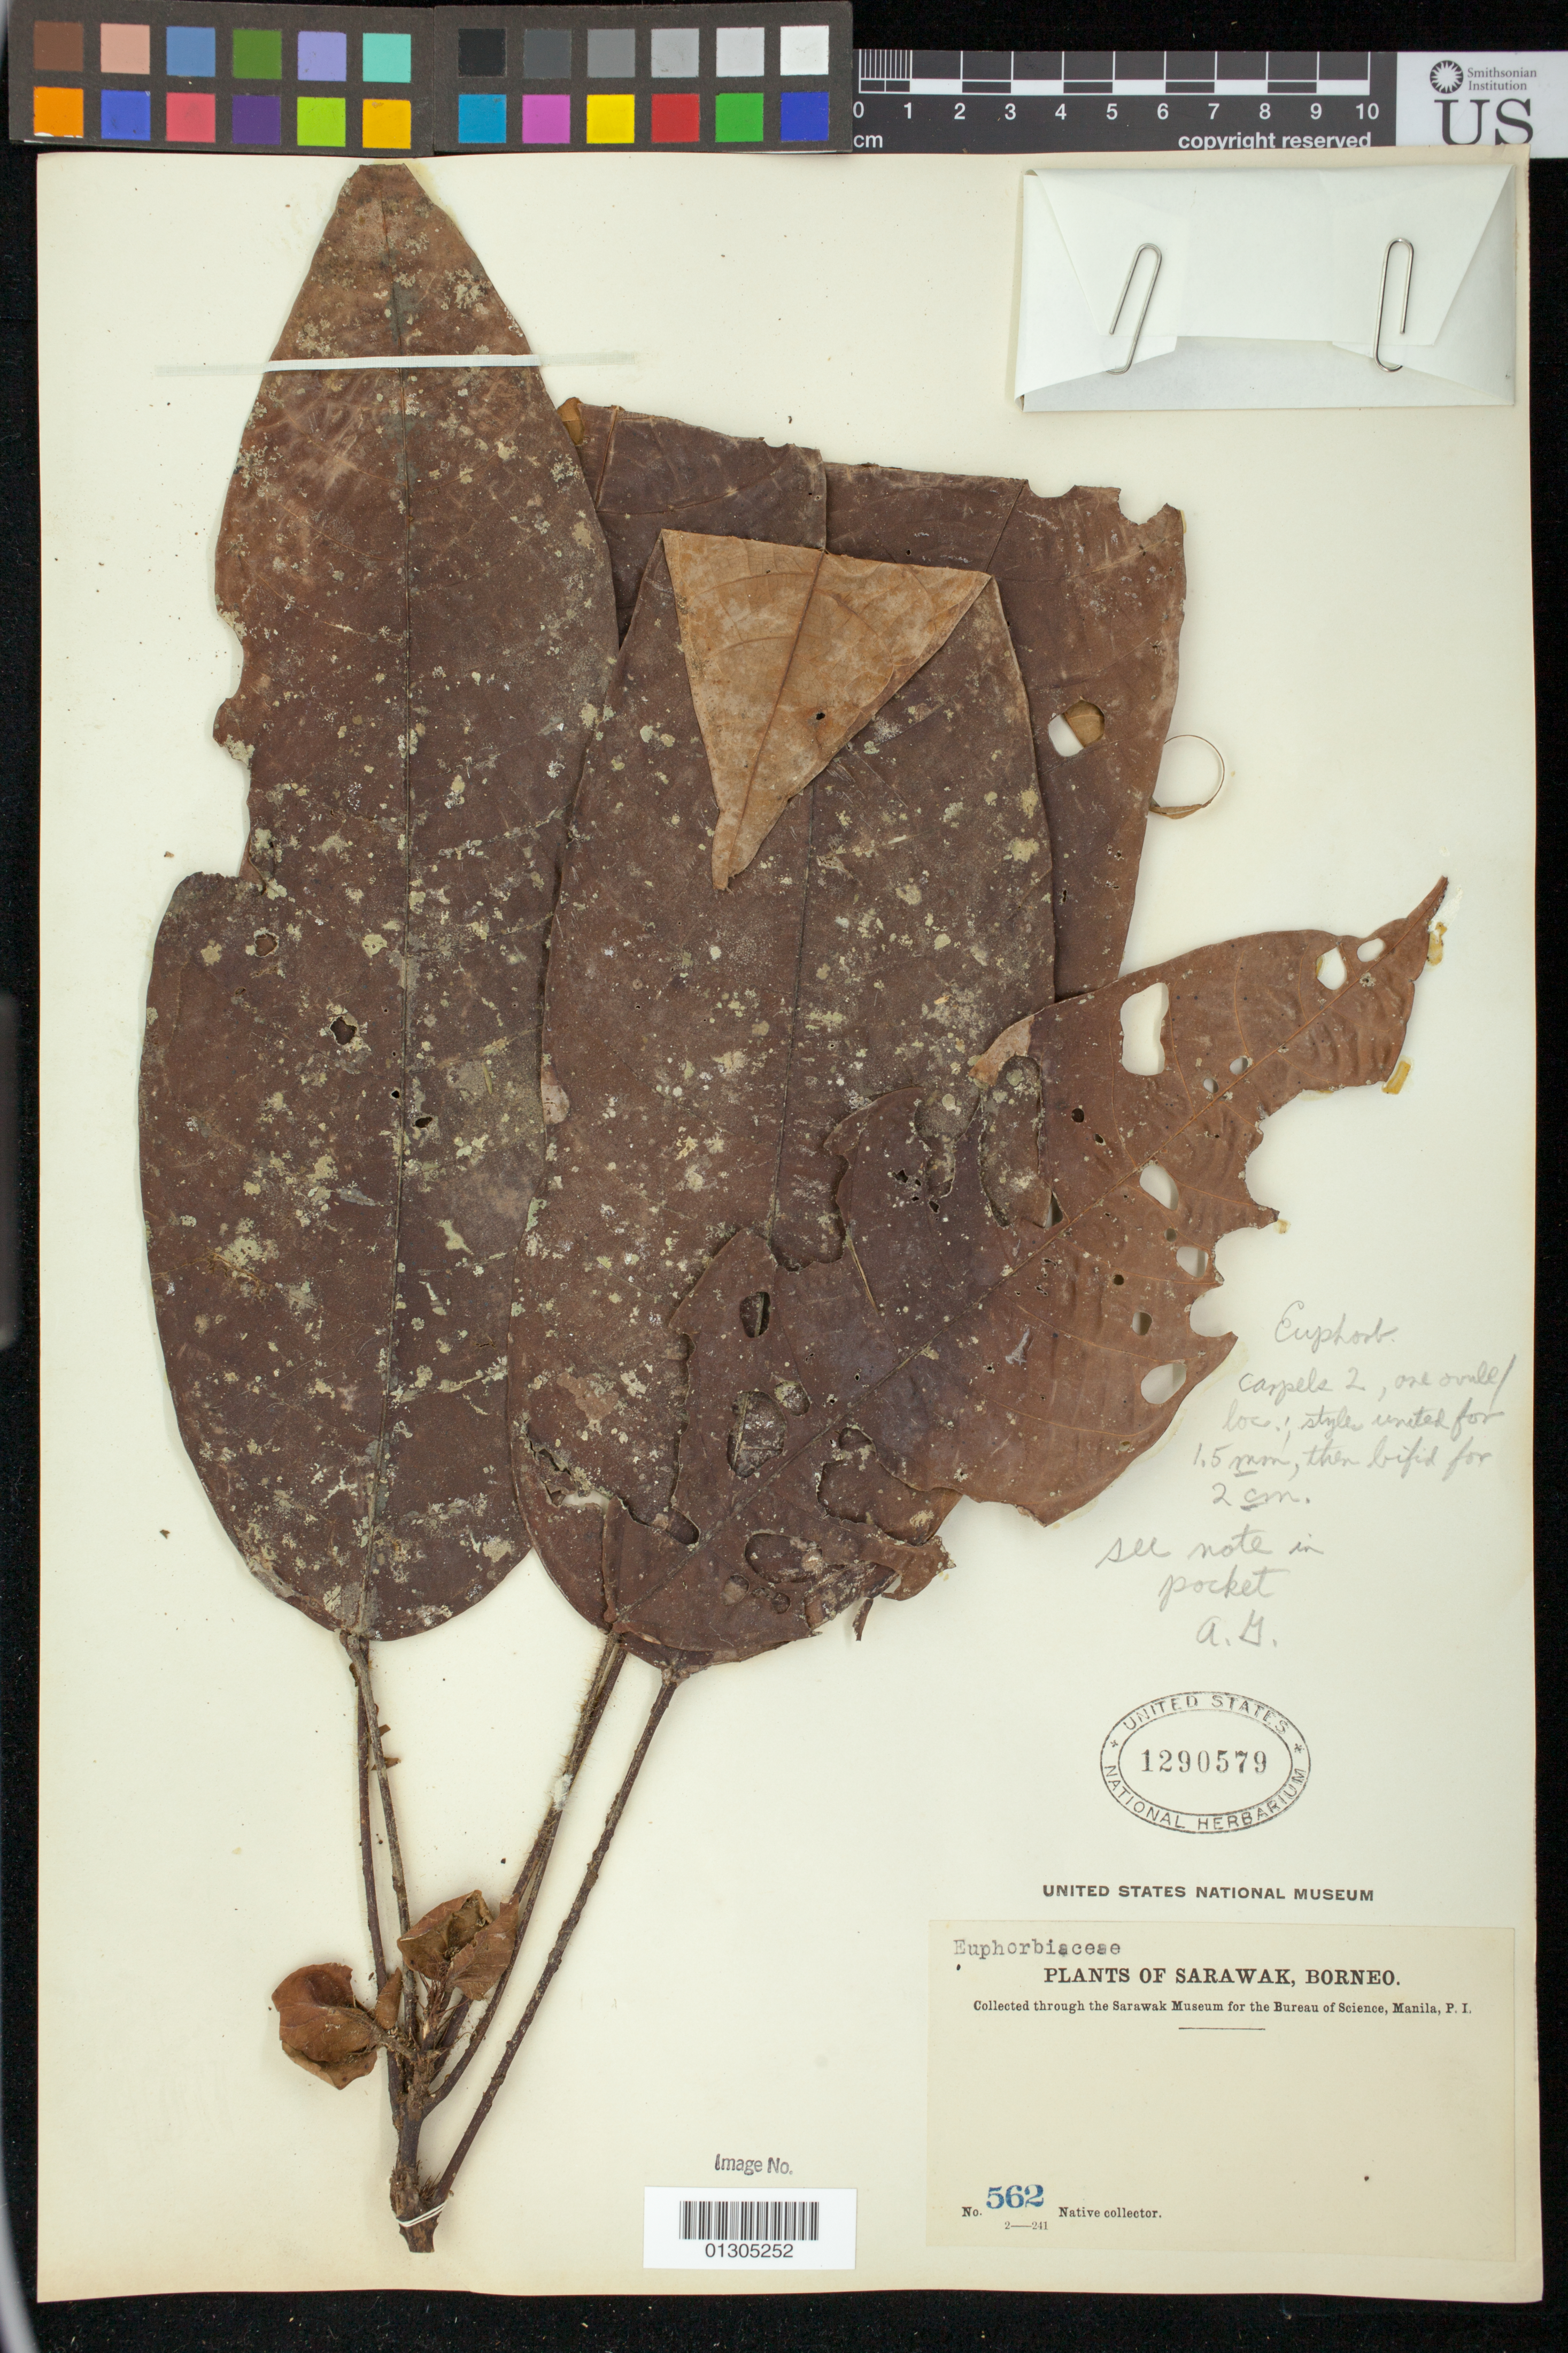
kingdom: Plantae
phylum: Tracheophyta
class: Magnoliopsida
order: Malpighiales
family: Euphorbiaceae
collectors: Native collector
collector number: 562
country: Malaysia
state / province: Sarawak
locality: Borneo [East Malaysia]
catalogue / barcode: US 1290579